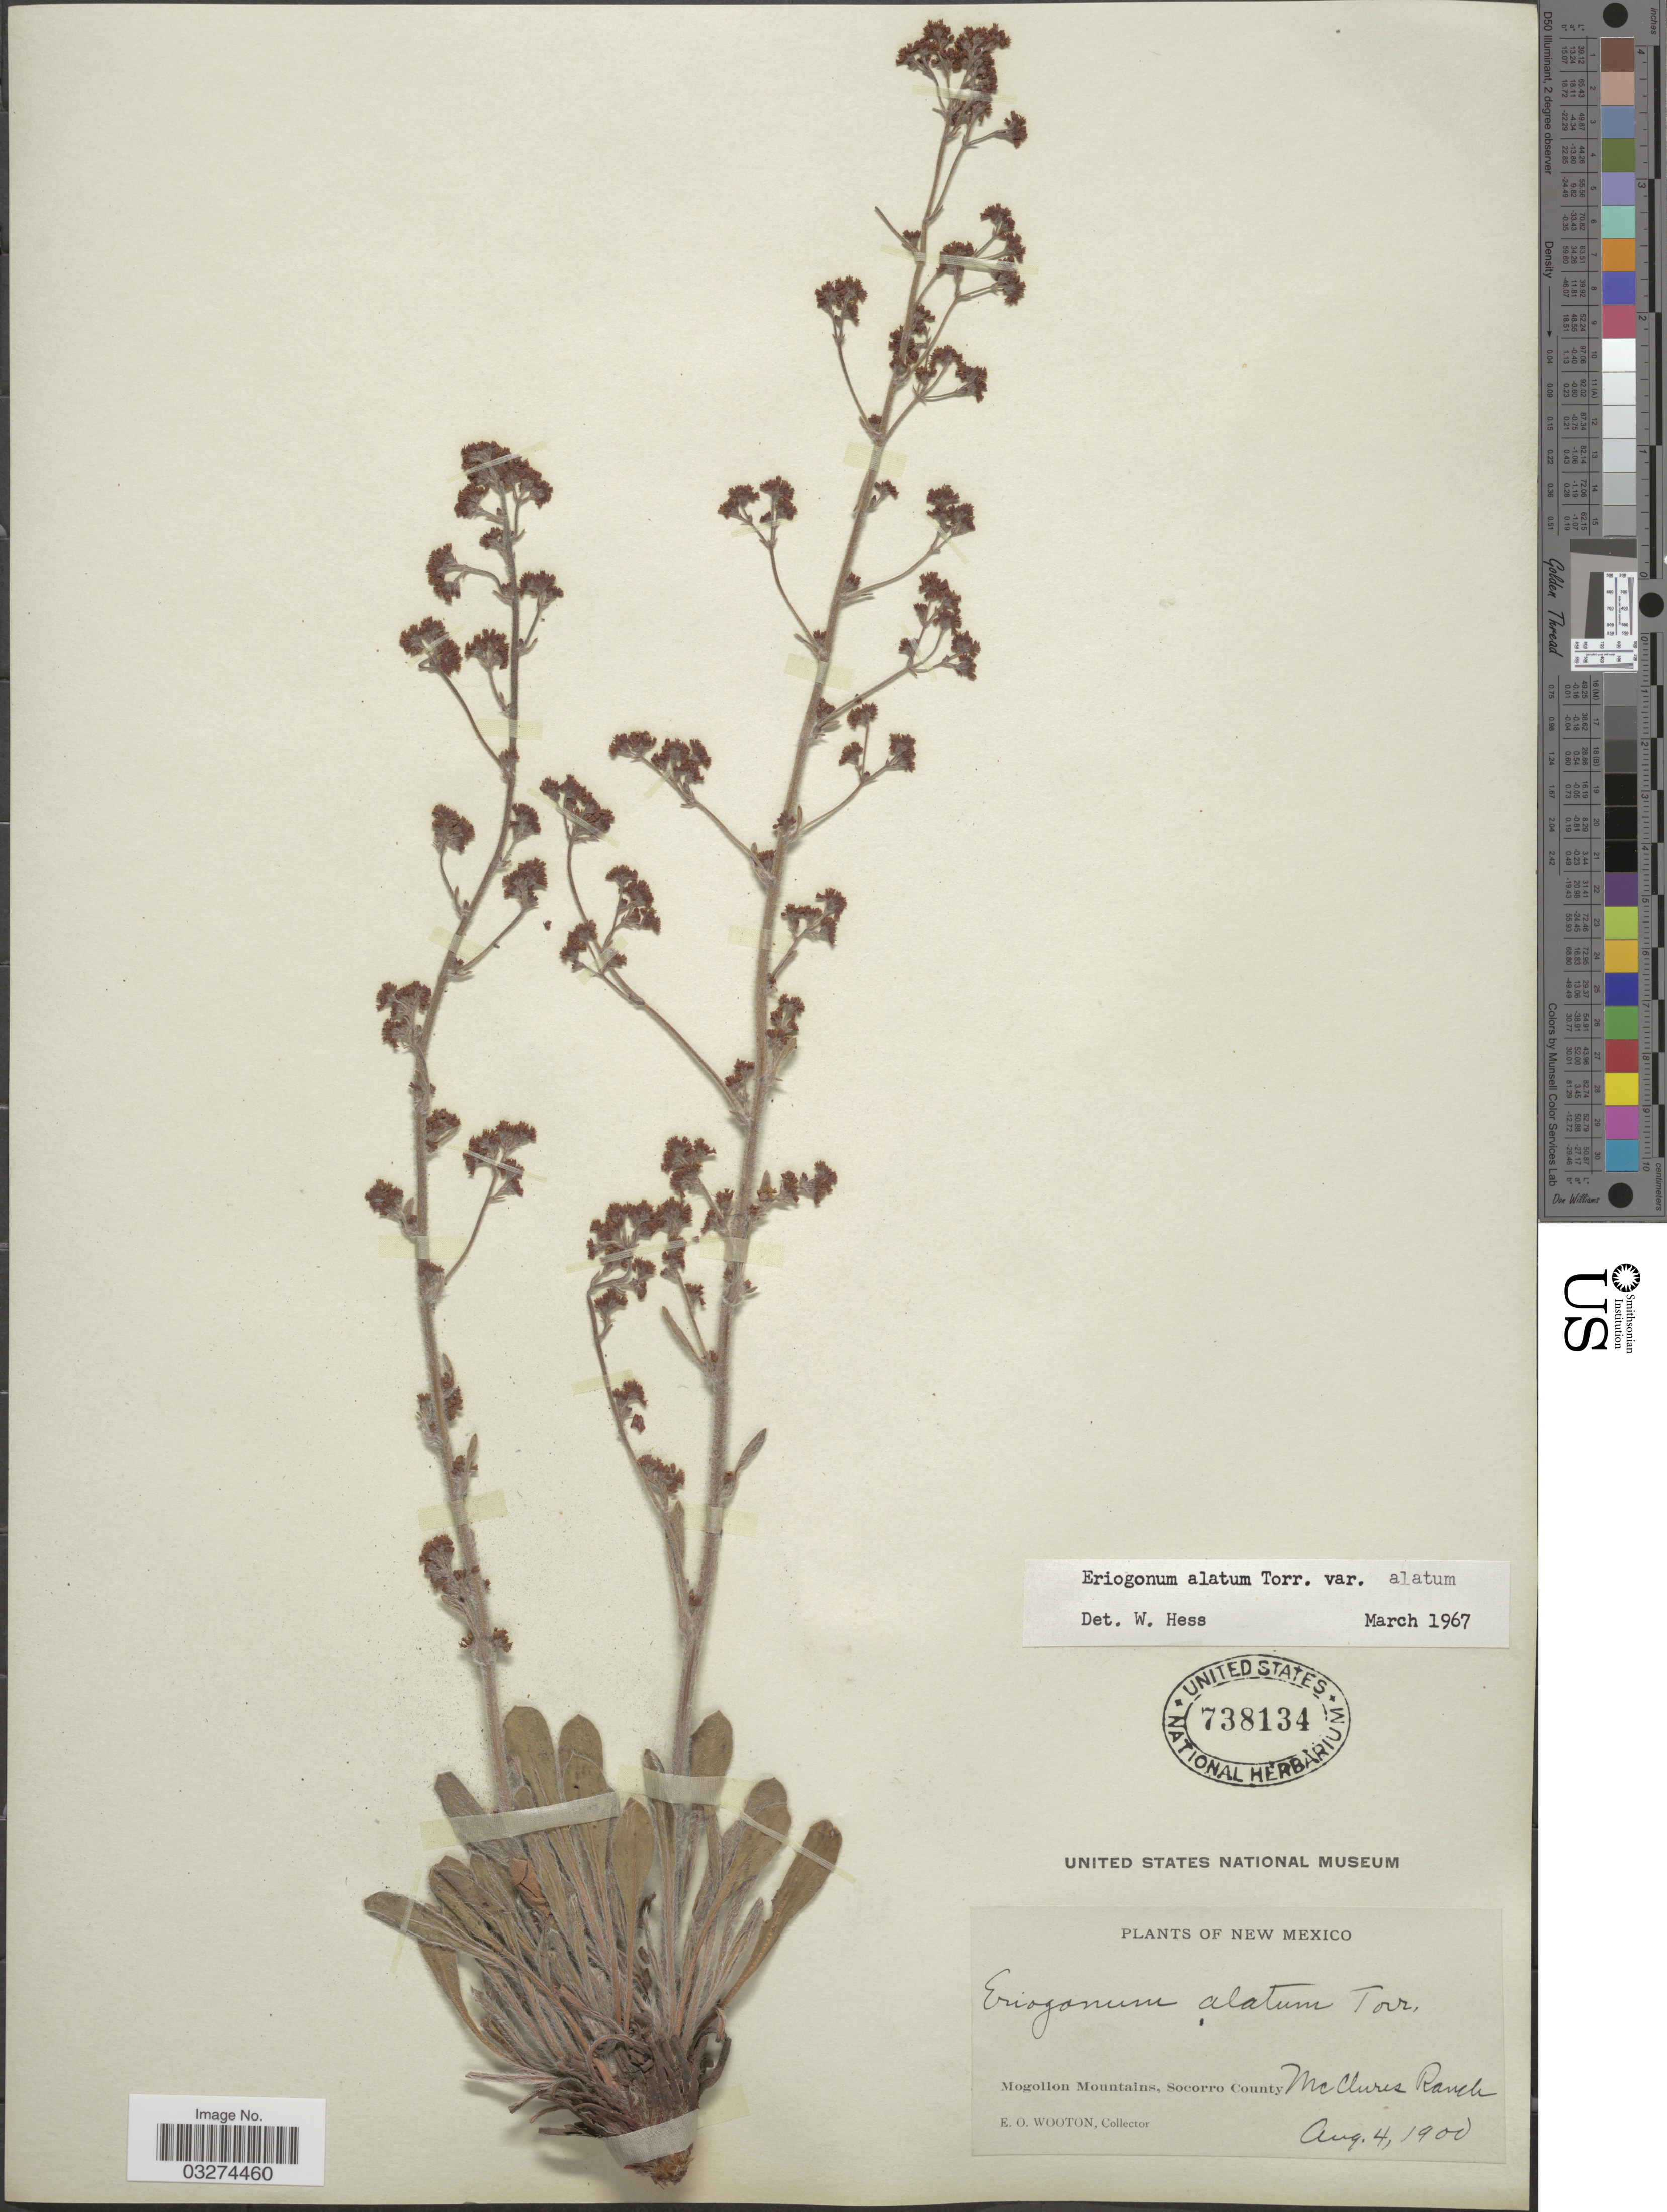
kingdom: Plantae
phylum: Tracheophyta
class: Magnoliopsida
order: Caryophyllales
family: Polygonaceae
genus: Eriogonum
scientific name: Eriogonum alatum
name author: Torr.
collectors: E. O. Wooton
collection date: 1900-08-04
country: United States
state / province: New Mexico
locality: Mogollon Mountains, Socorro County, McClures Ranch.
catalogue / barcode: US 738134